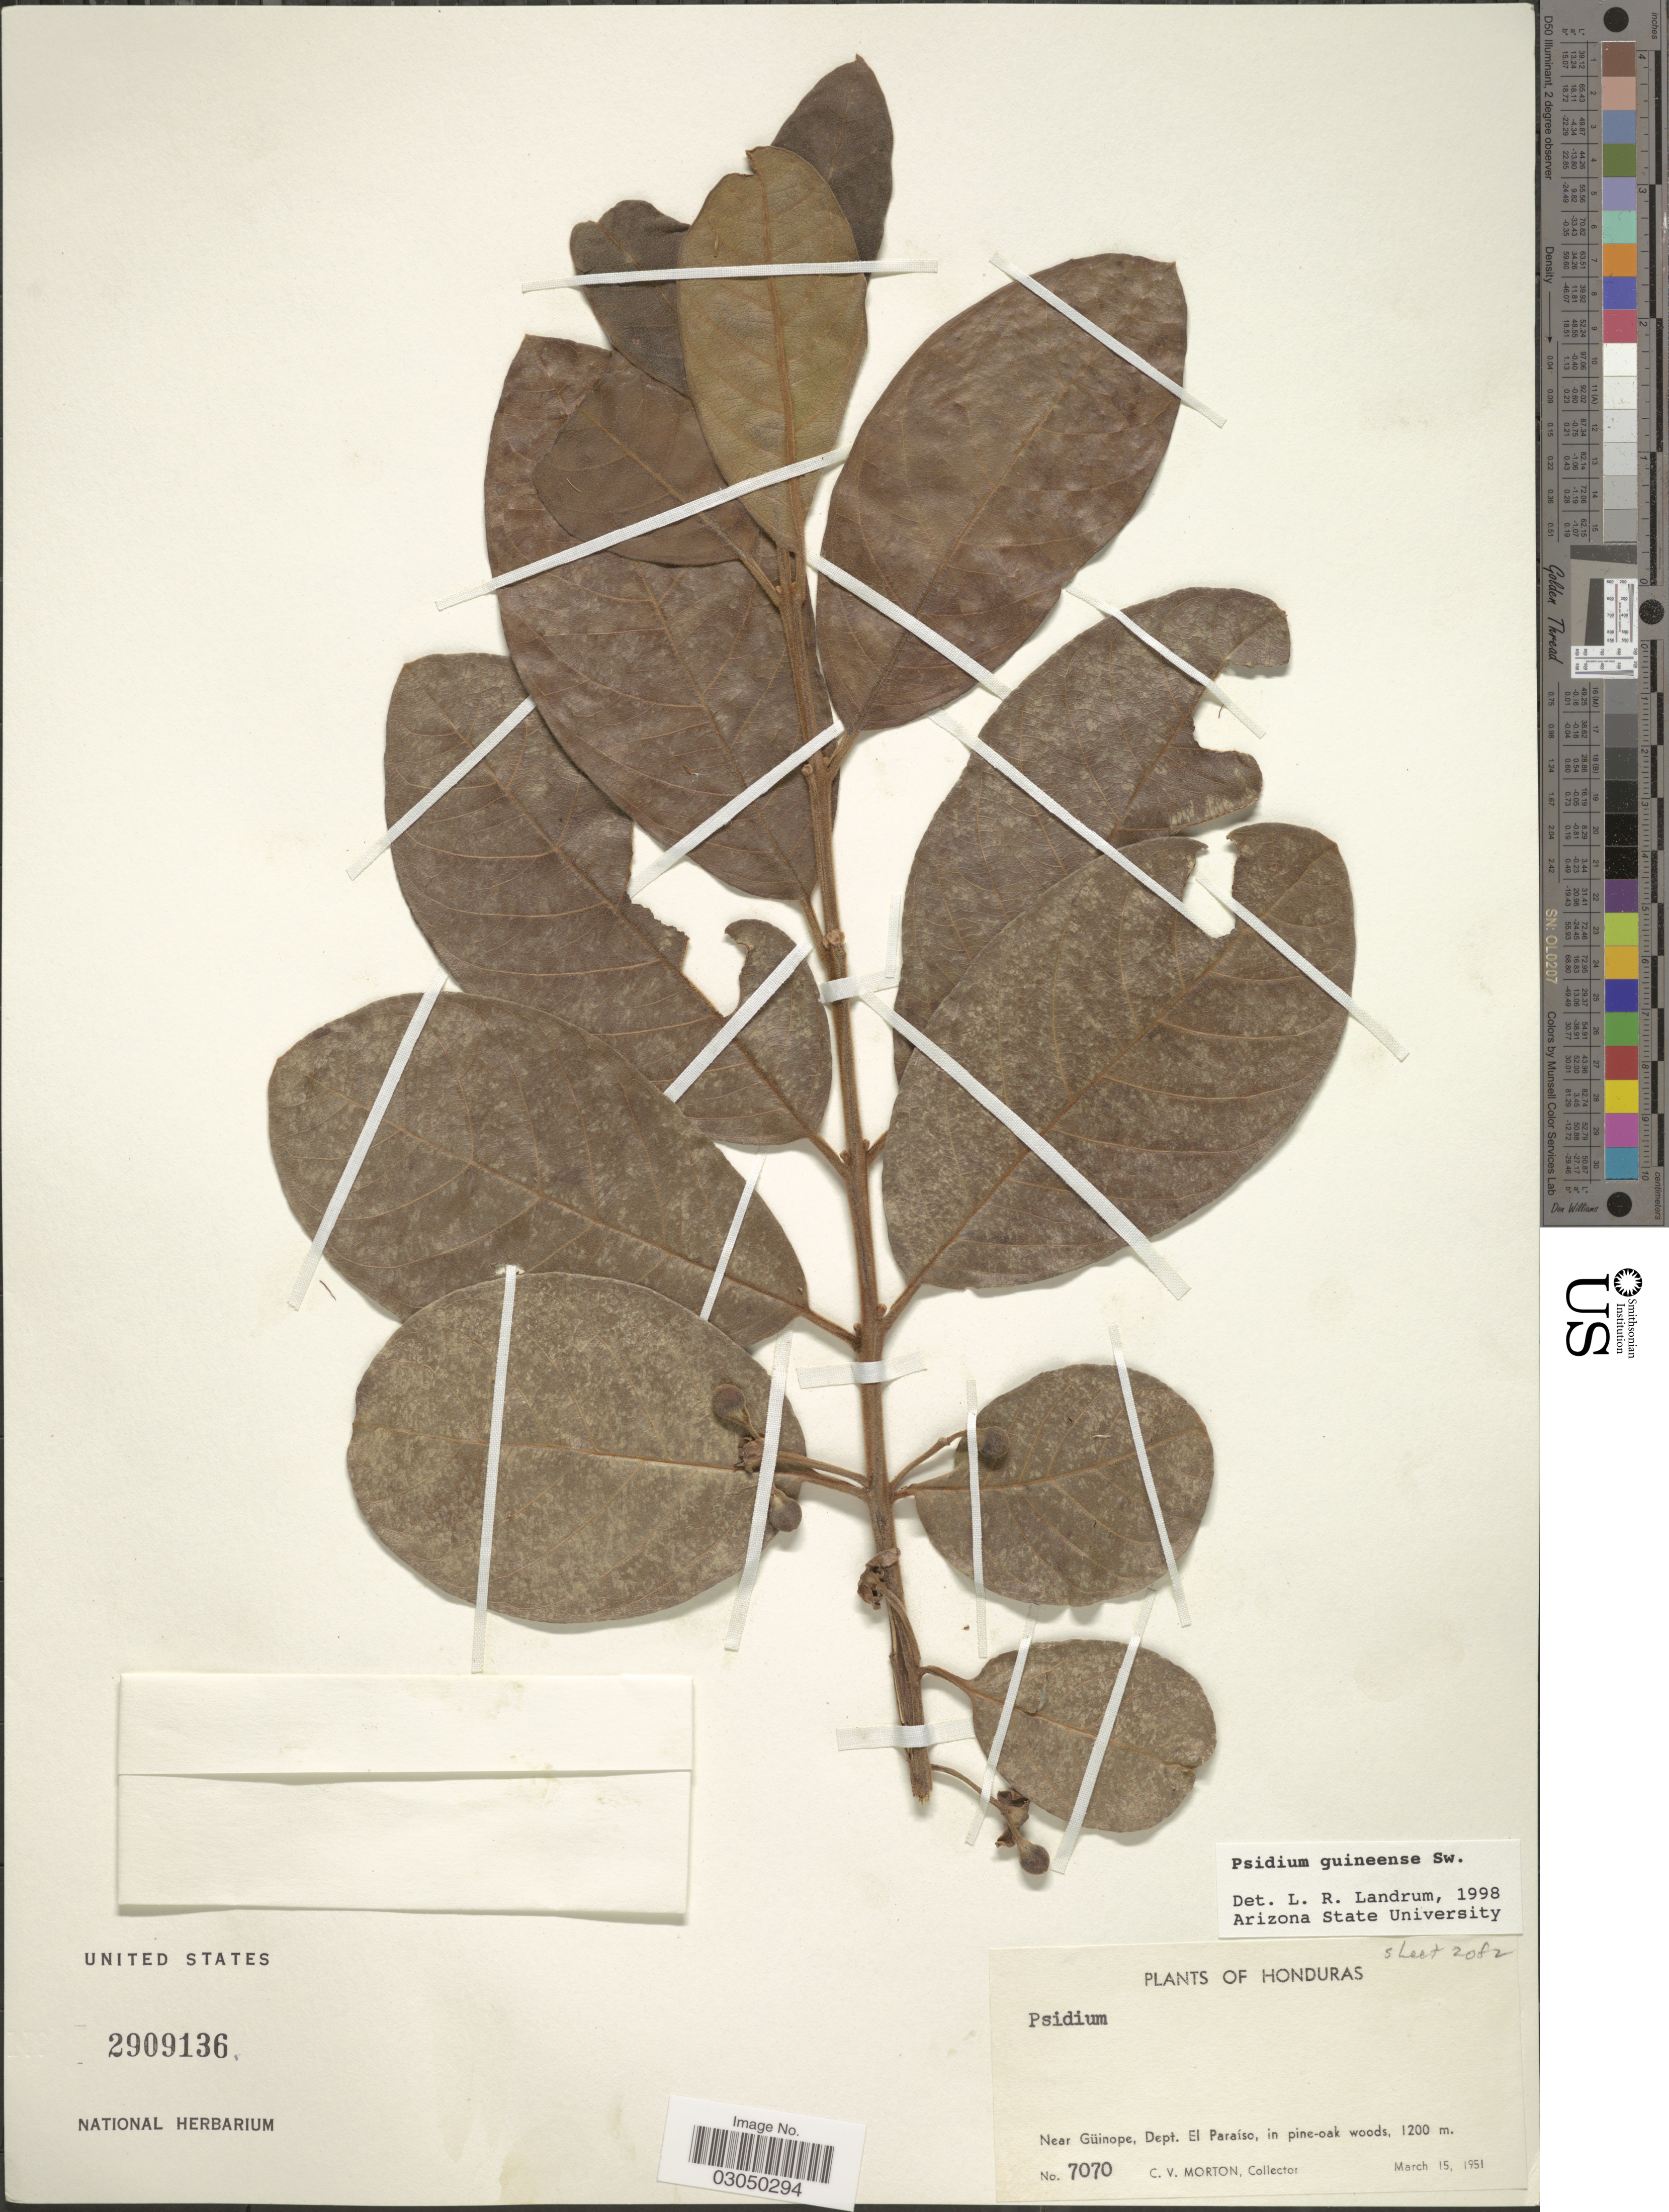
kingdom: Plantae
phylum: Tracheophyta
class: Magnoliopsida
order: Myrtales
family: Myrtaceae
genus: Psidium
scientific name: Psidium guineense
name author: Sw.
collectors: C. V. Morton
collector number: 7070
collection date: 1951-03-15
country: Honduras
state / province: El Paraíso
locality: Near Güinope, Dept. El Paraíso.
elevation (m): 1200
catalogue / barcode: US 2909136